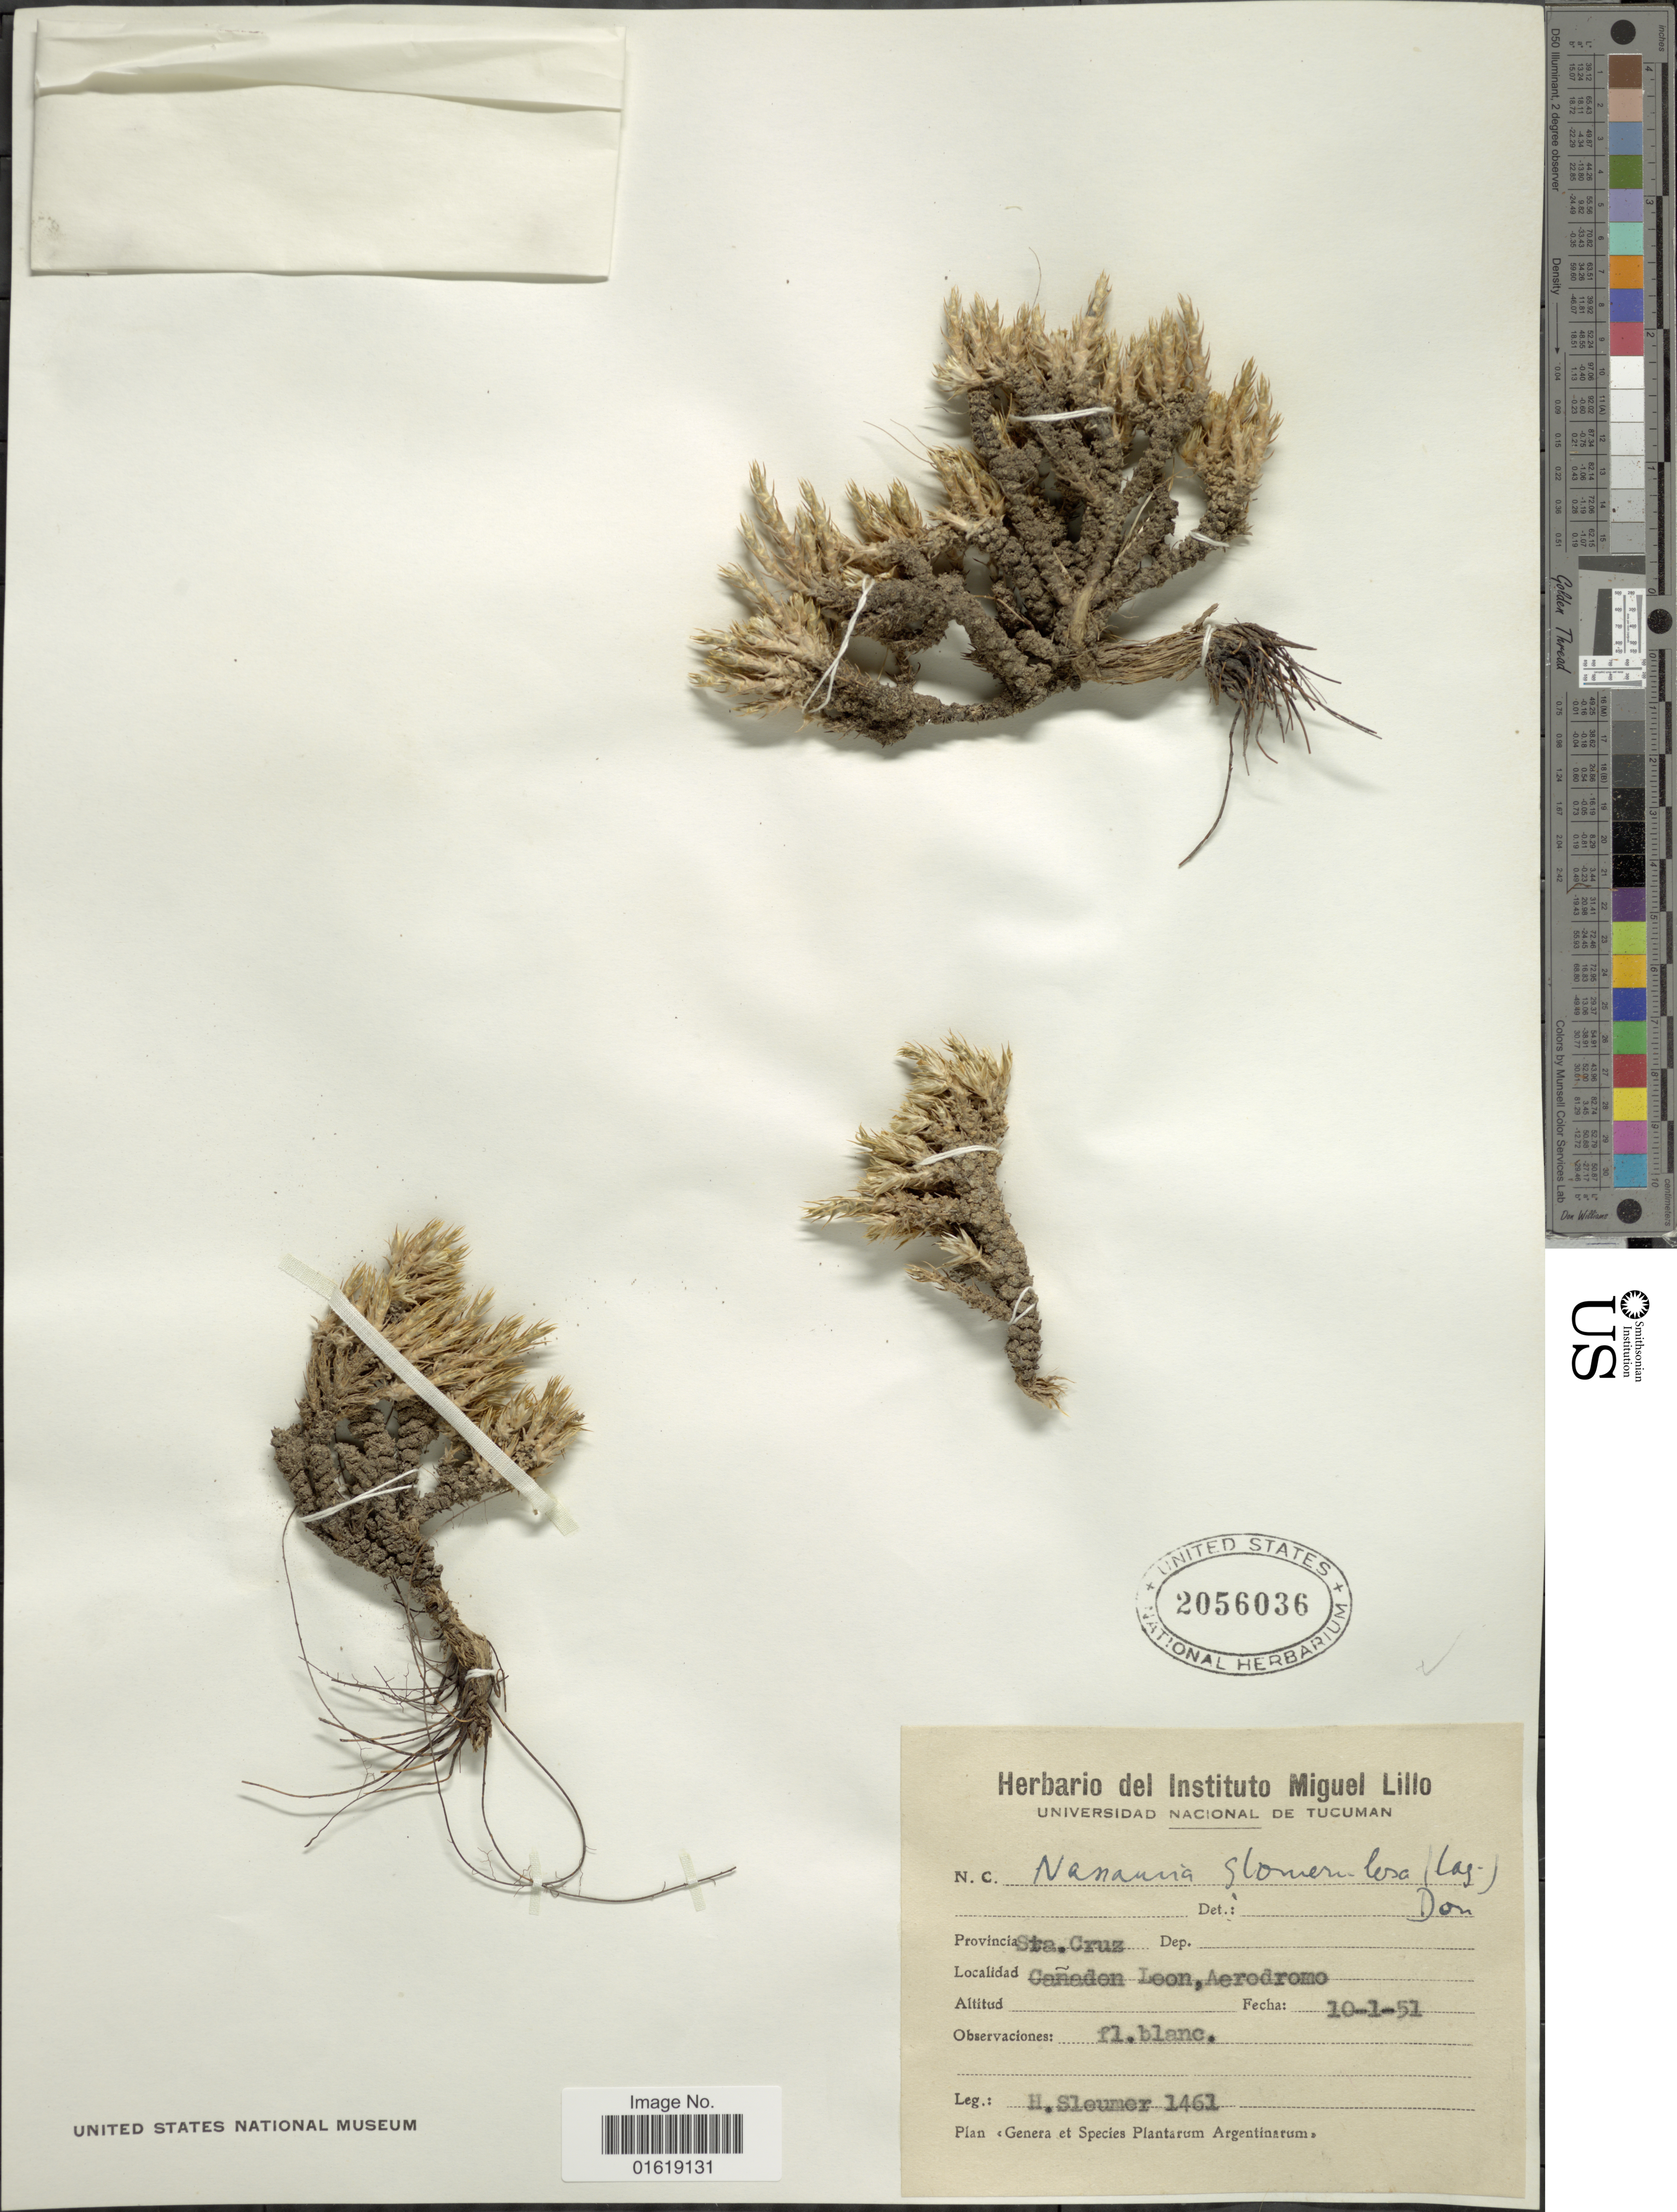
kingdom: Plantae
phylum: Tracheophyta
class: Magnoliopsida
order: Asterales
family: Asteraceae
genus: Nassauvia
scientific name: Nassauvia glomerulosa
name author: (Lag. ex Lindl.) D. Don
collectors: H. O. Sleumer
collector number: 1461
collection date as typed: Transcribed d/m/y: 10/1/51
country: Argentina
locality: Provincia Sta. Cruz. Cañadon Leon, Aerodromo.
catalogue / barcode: US 2056036